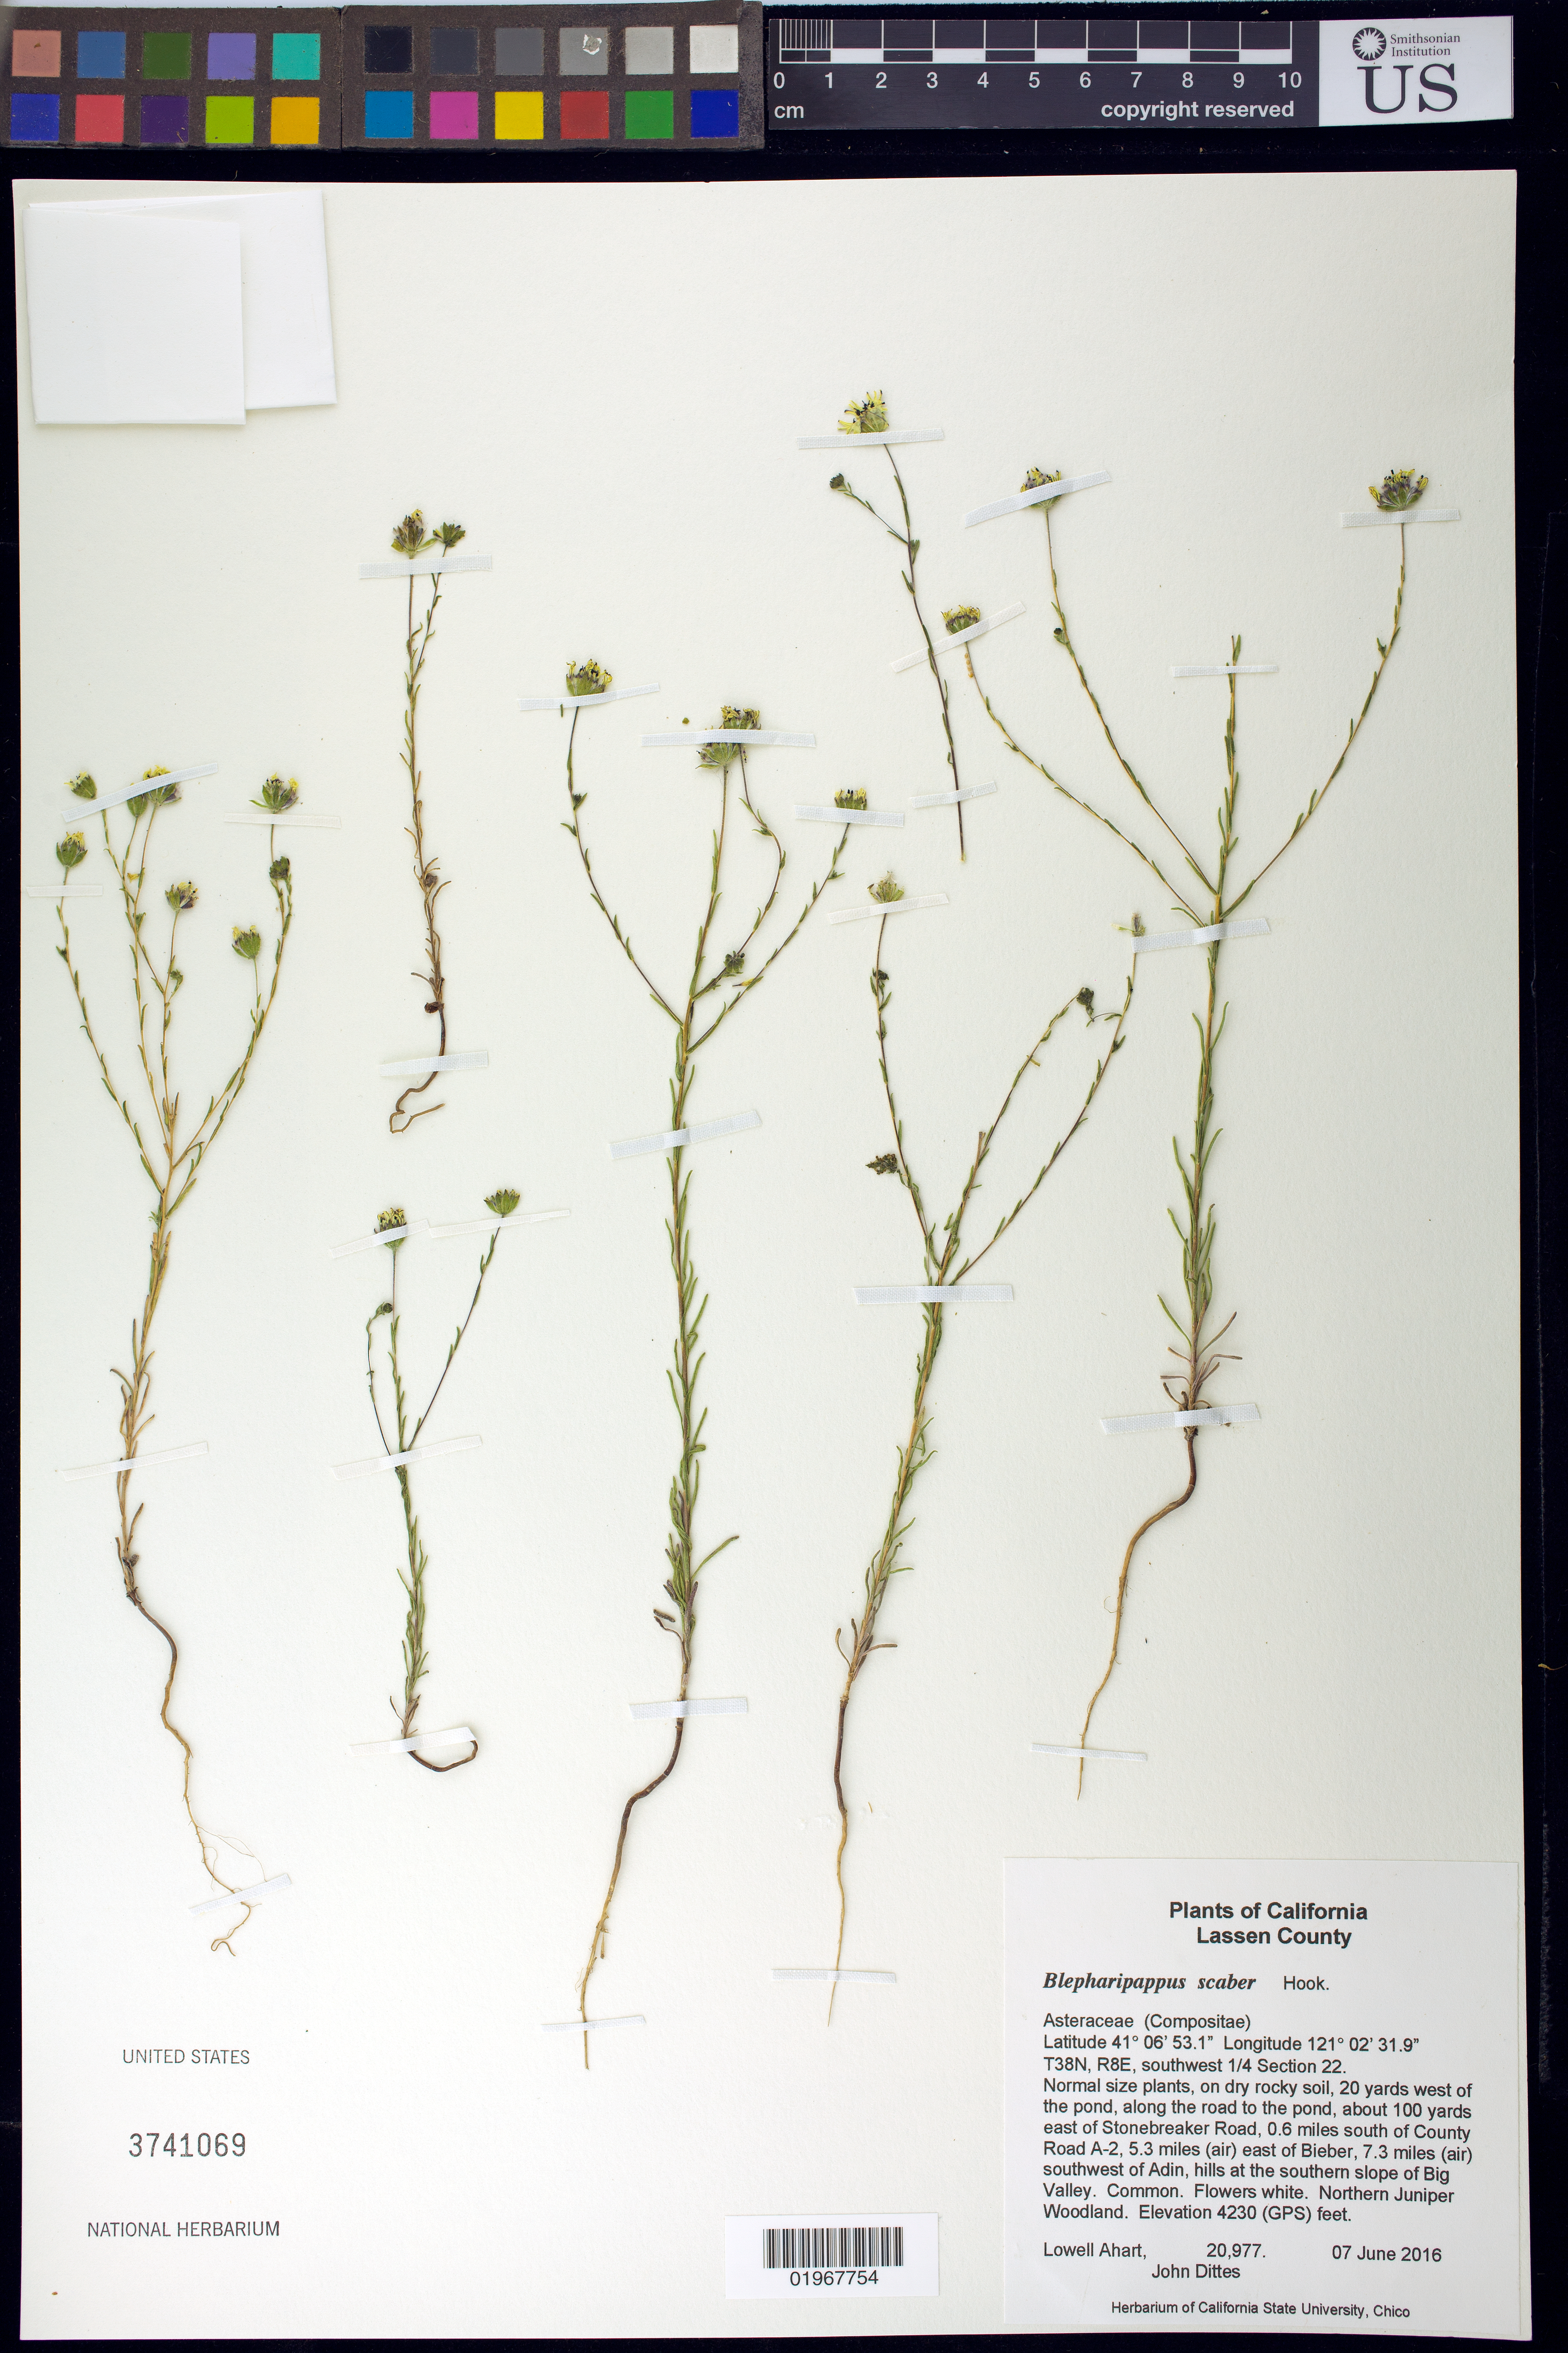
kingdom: Plantae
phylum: Tracheophyta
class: Magnoliopsida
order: Asterales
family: Asteraceae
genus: Blepharipappus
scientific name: Blepharipappus scaber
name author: Hook.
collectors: L. Ahart & J. Dittes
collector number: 20977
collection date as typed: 07 June 2016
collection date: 2016-06-07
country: United States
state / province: California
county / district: Lassen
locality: T38N, R8E, southwest 1/4 section 22. 20 yards west of the pond, along the road to the pond, about 100 yards east of Stonebreaker Road, 0.6 miles south of County Road A-2, 5.3 miles (air) east of Bieber, 7.3 miles (air) southwest of Adin, hills at the southern slope of Big Valley.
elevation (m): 1289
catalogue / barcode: US 3741069